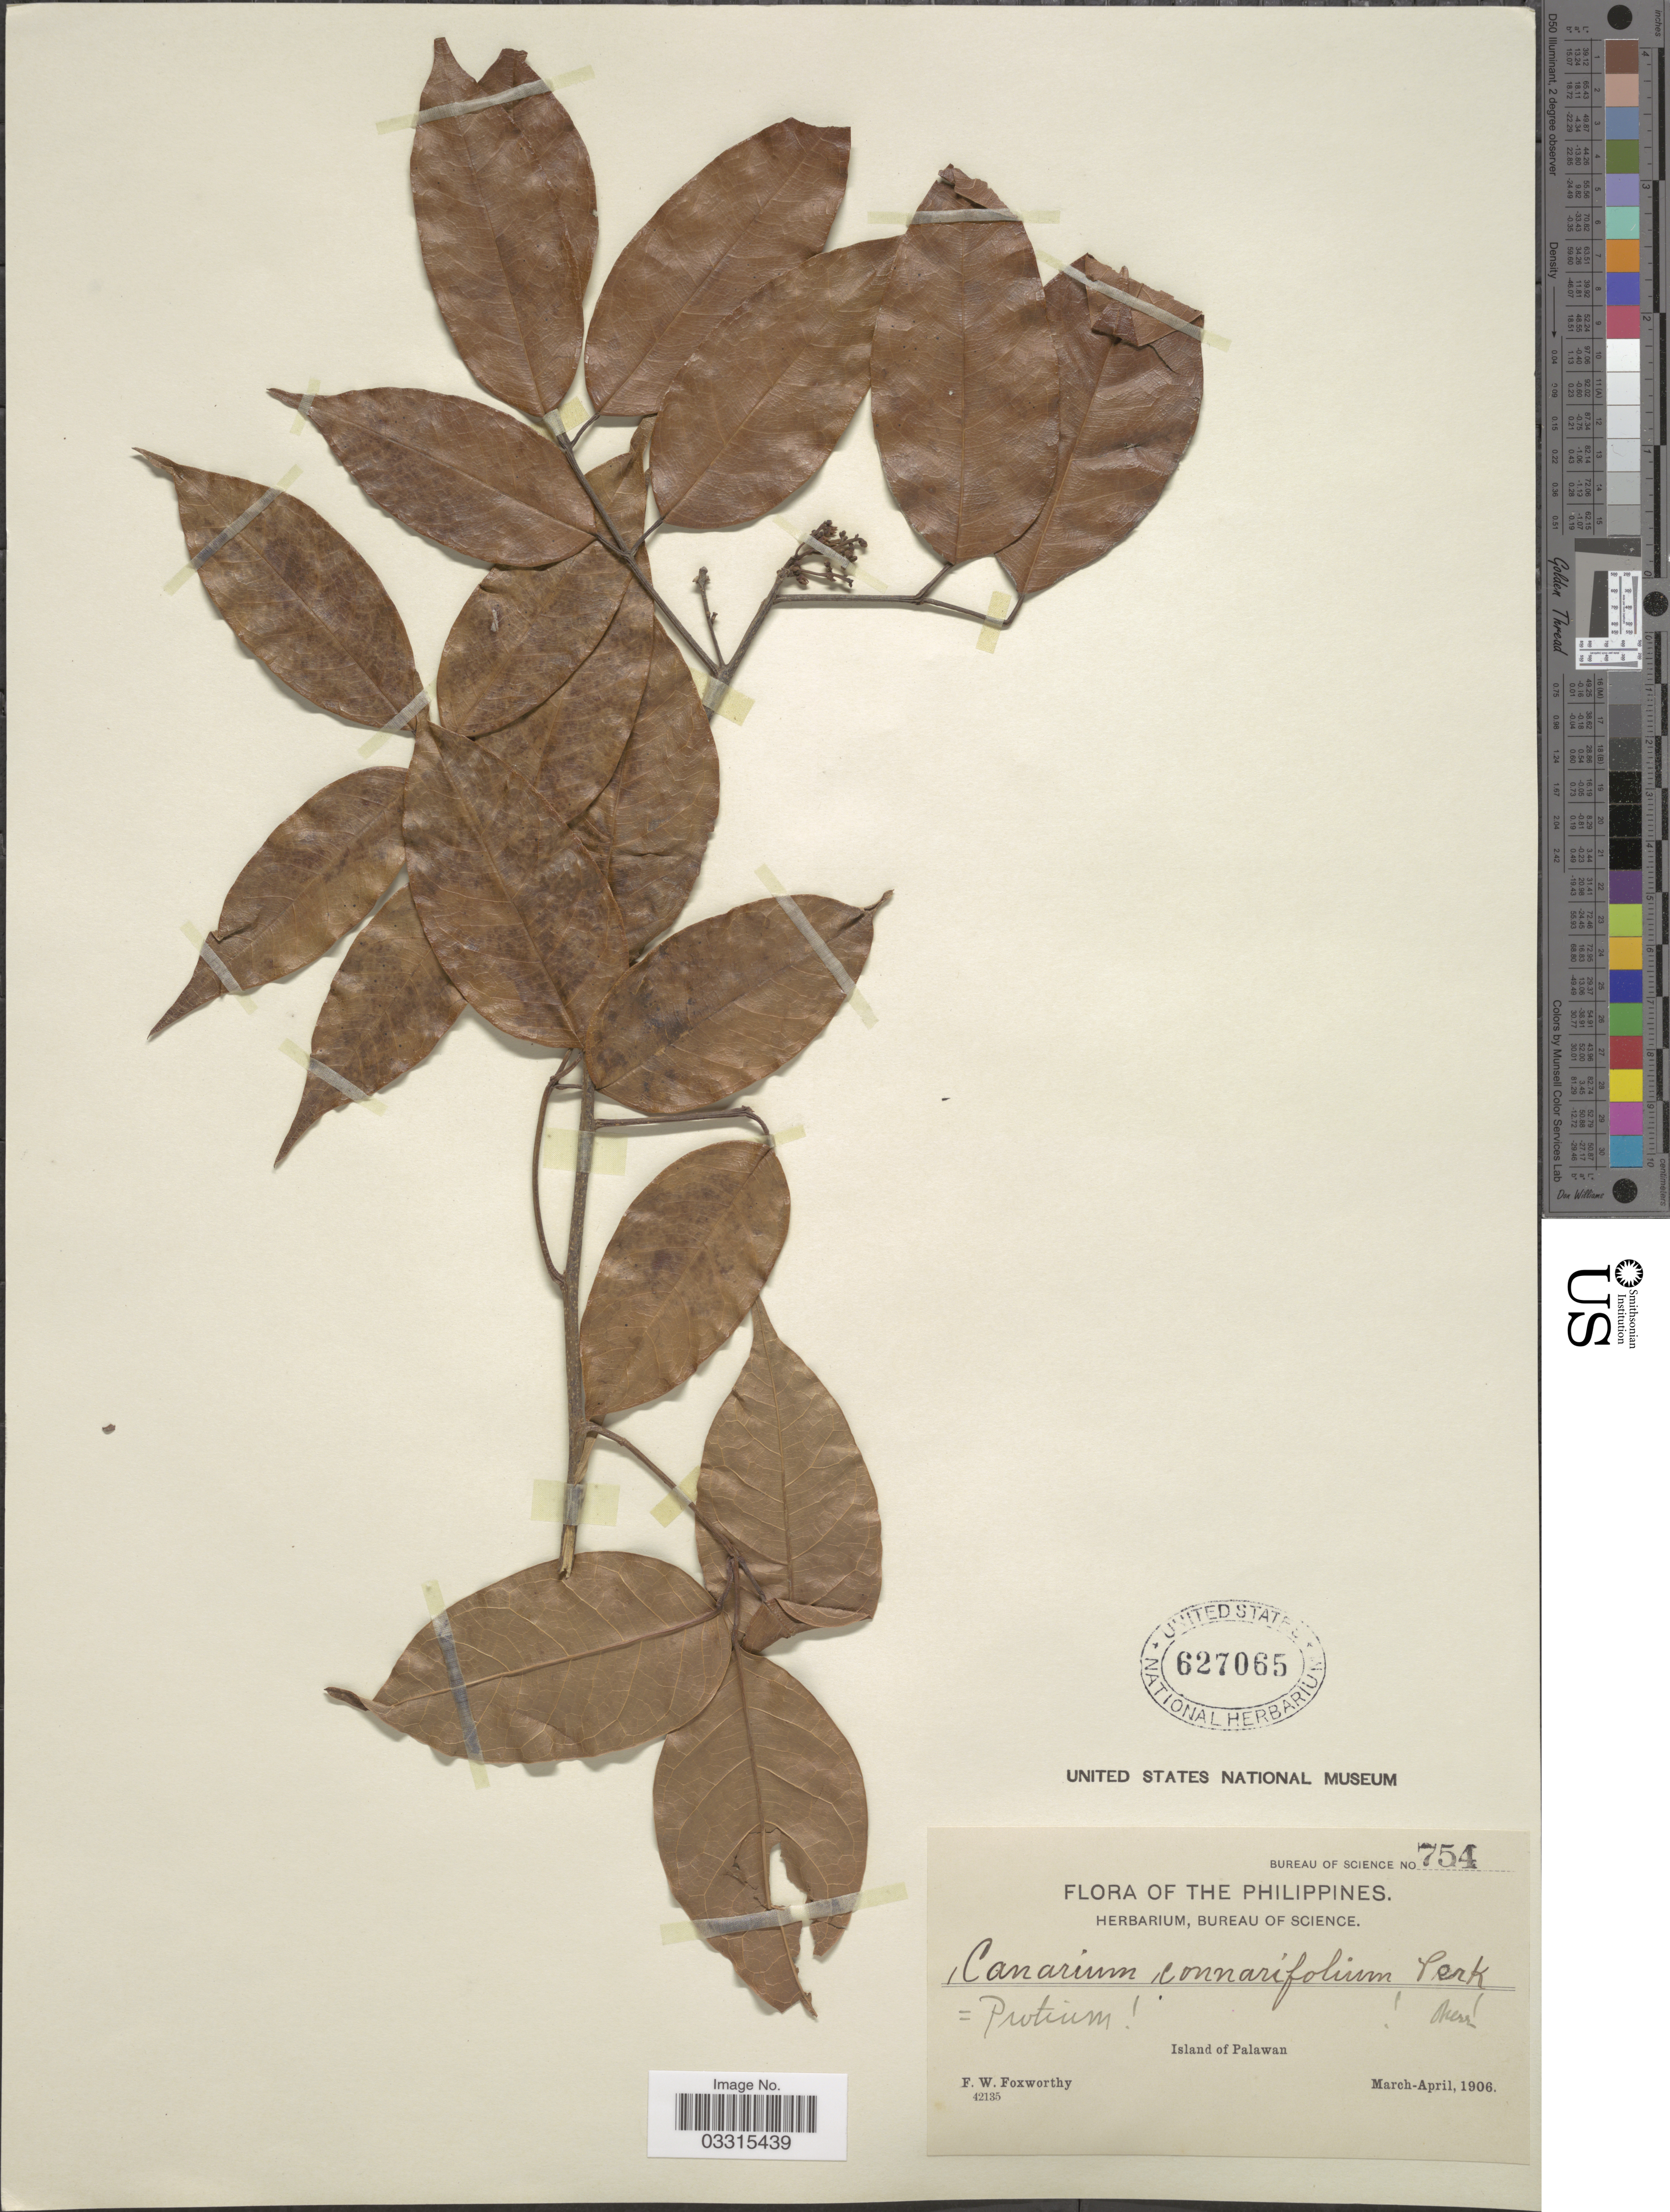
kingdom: Plantae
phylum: Tracheophyta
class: Magnoliopsida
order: Sapindales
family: Burseraceae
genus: Protium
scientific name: Protium connarifolium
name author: (G. Perkins) Merr.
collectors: F. W. Foxworthy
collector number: Bureau of Science 754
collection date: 1906-03/1906-04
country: Philippines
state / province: Mimaropa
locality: Island of Palawan.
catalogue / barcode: US 627065